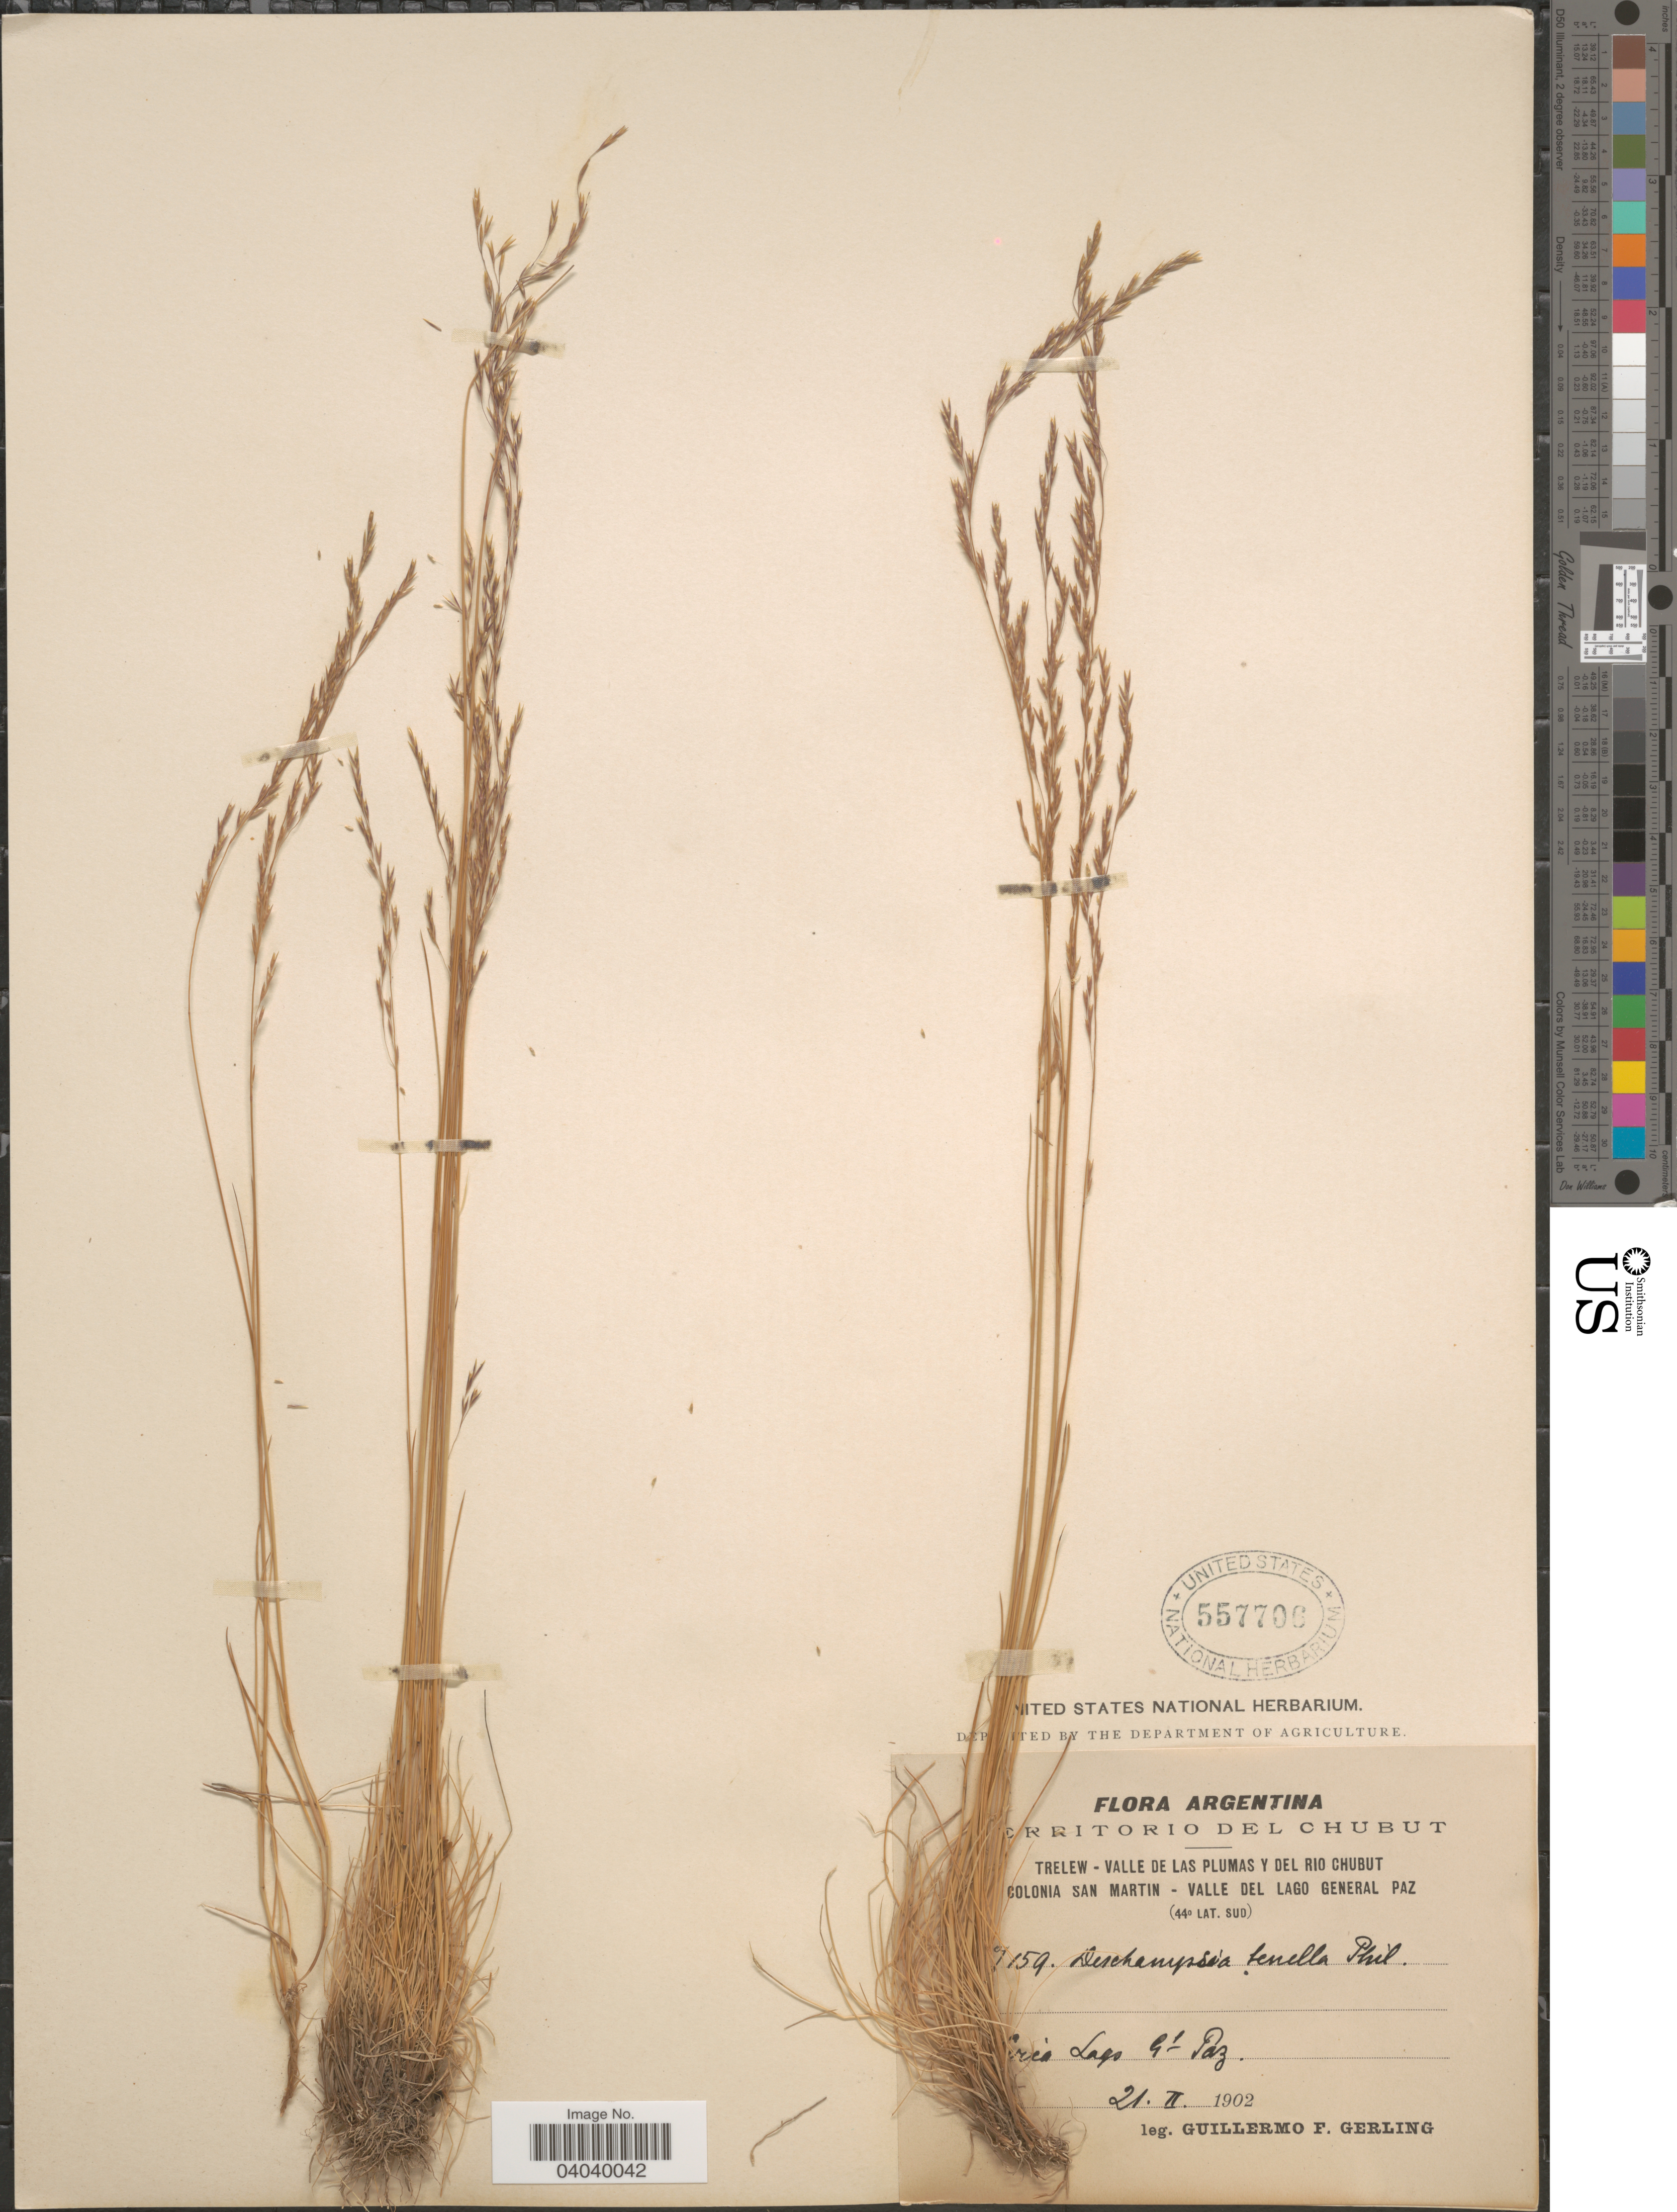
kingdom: Plantae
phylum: Tracheophyta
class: Liliopsida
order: Poales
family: Poaceae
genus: Deschampsia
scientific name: Deschampsia elongata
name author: (Hook.) Munro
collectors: G. Gerling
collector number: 7159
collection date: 1902-02-21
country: Argentina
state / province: Chubut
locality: Trelew - Valle de las plumas y del Rio Chubut. Colonia San Martin - Valle del Lago General Paz. Circa Lago Gt Paz.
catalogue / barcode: US 557706